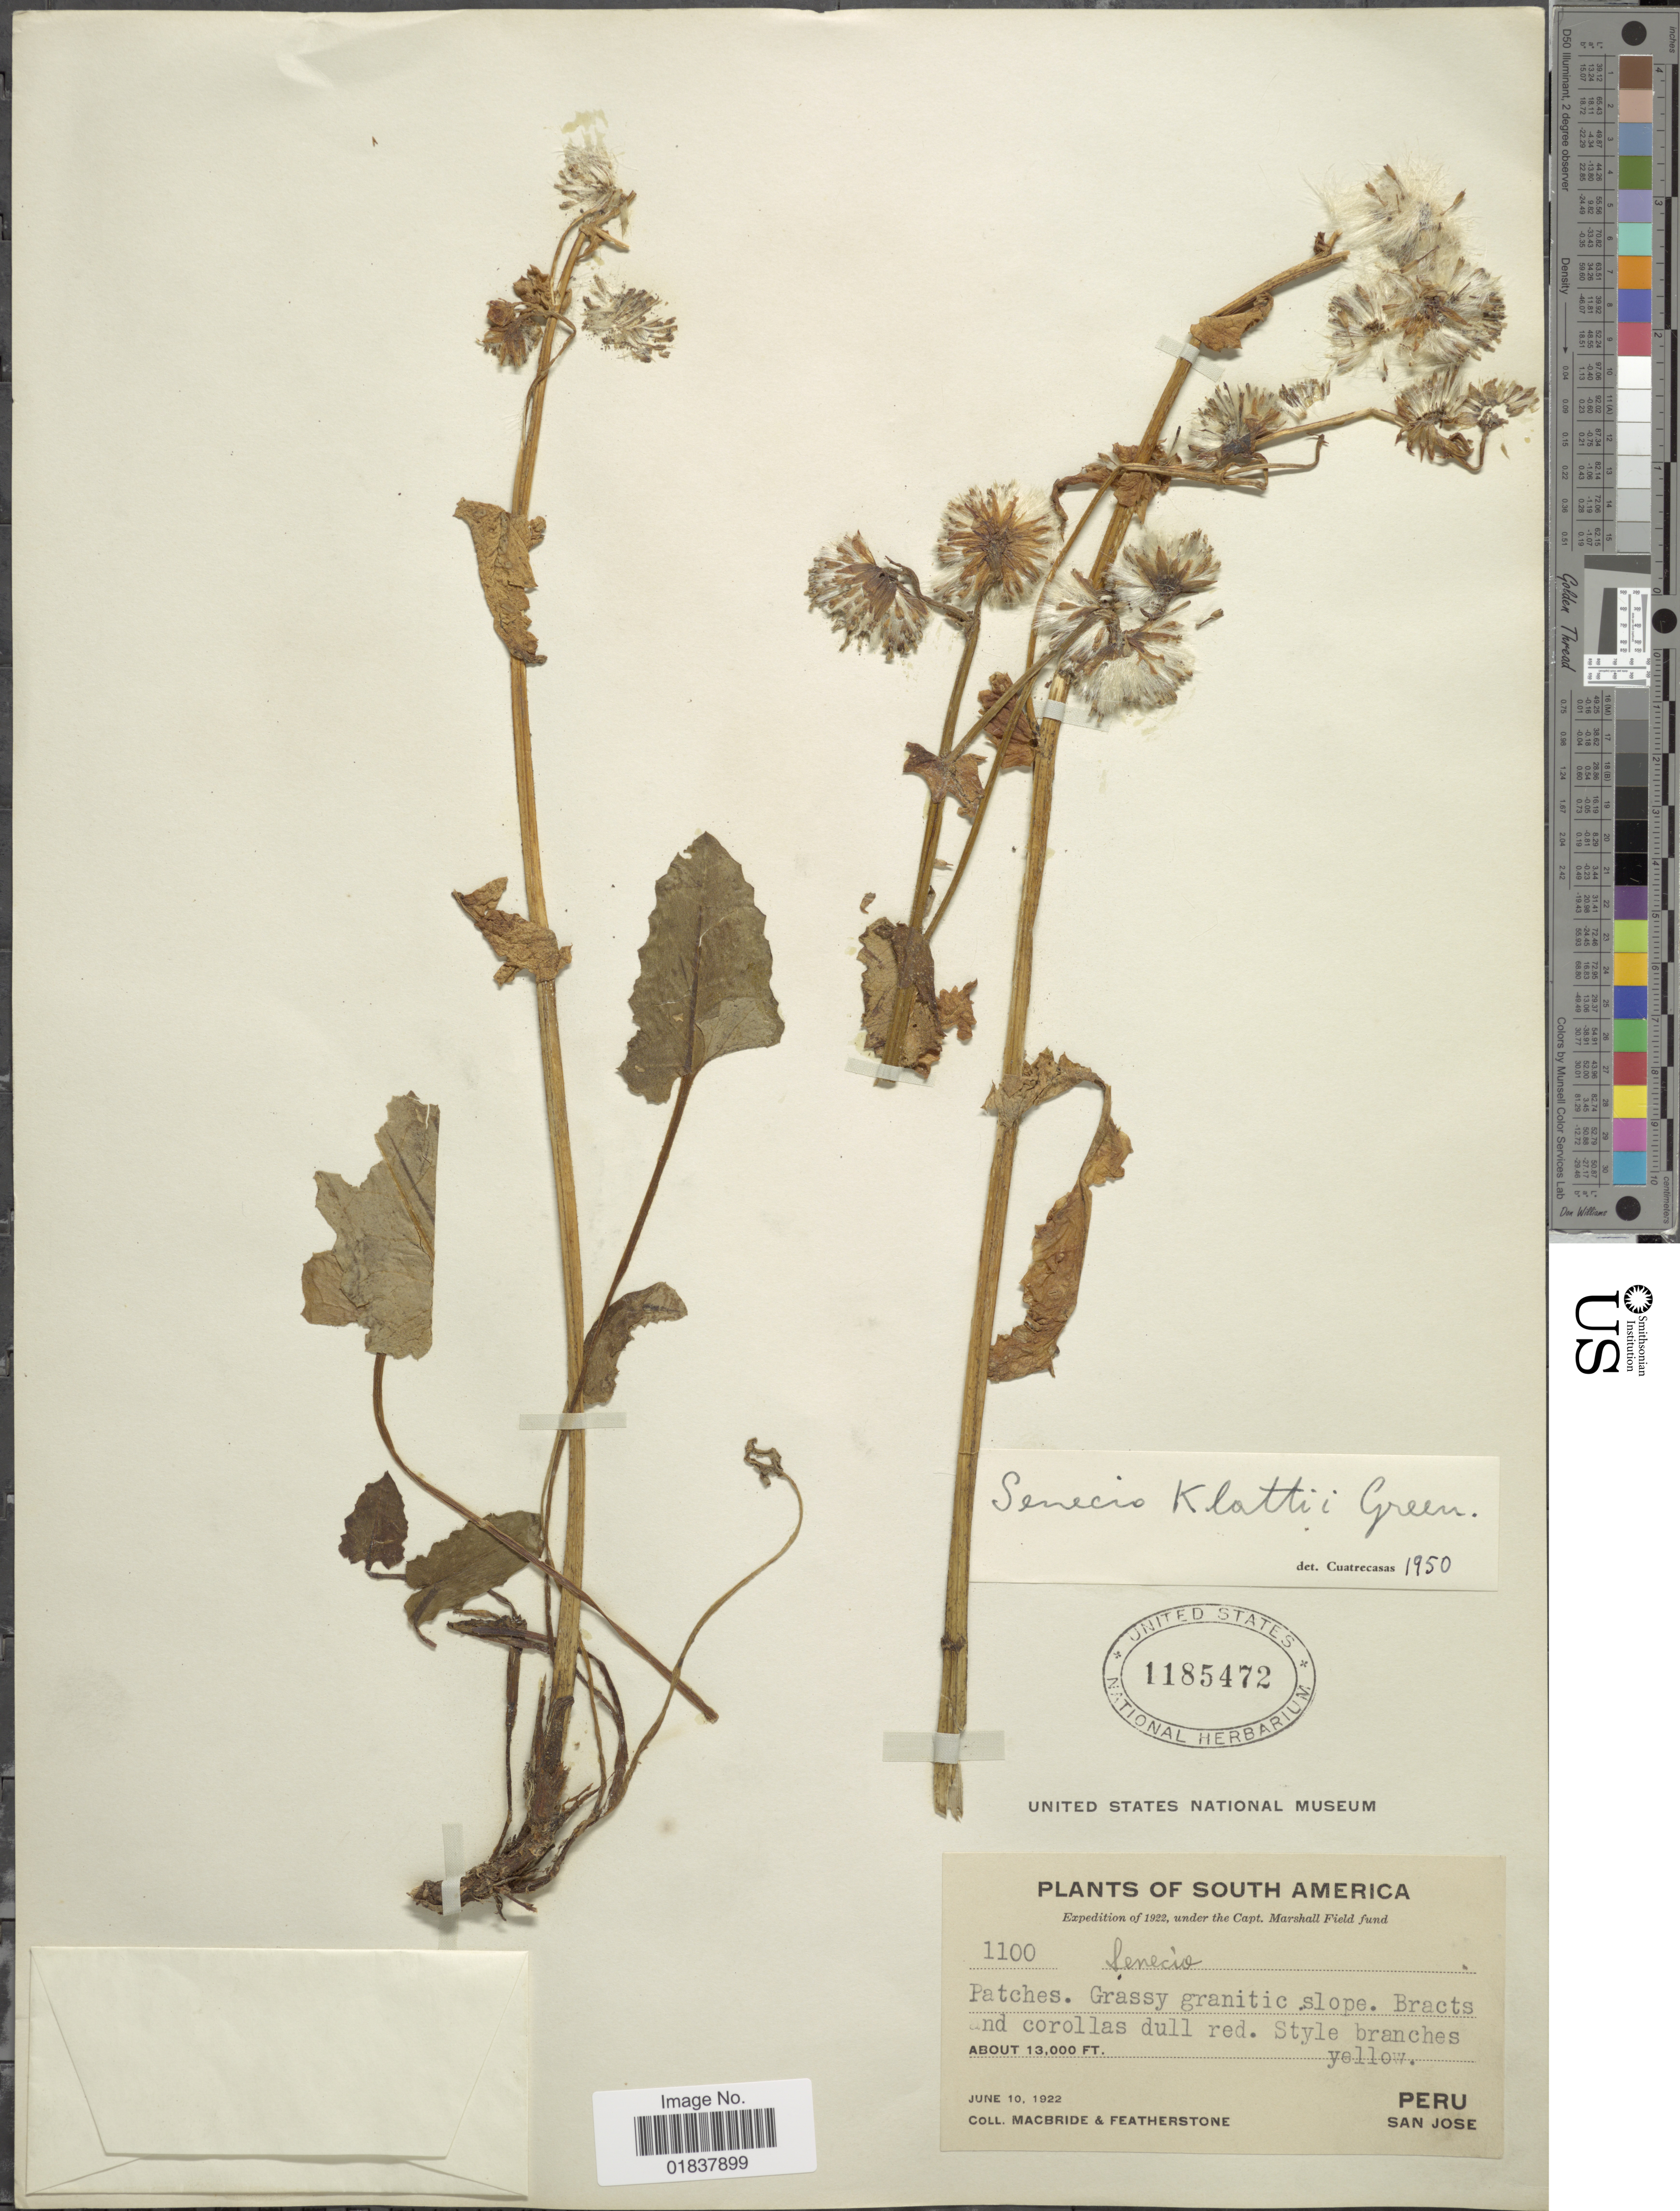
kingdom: Plantae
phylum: Tracheophyta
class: Magnoliopsida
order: Asterales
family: Asteraceae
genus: Senecio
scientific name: Senecio klattii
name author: Greenm.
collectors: Macbride, -- & -. Featherstone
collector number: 1100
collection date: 1922-06-10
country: Peru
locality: South America, San Jose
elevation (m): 3962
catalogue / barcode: US 1185472